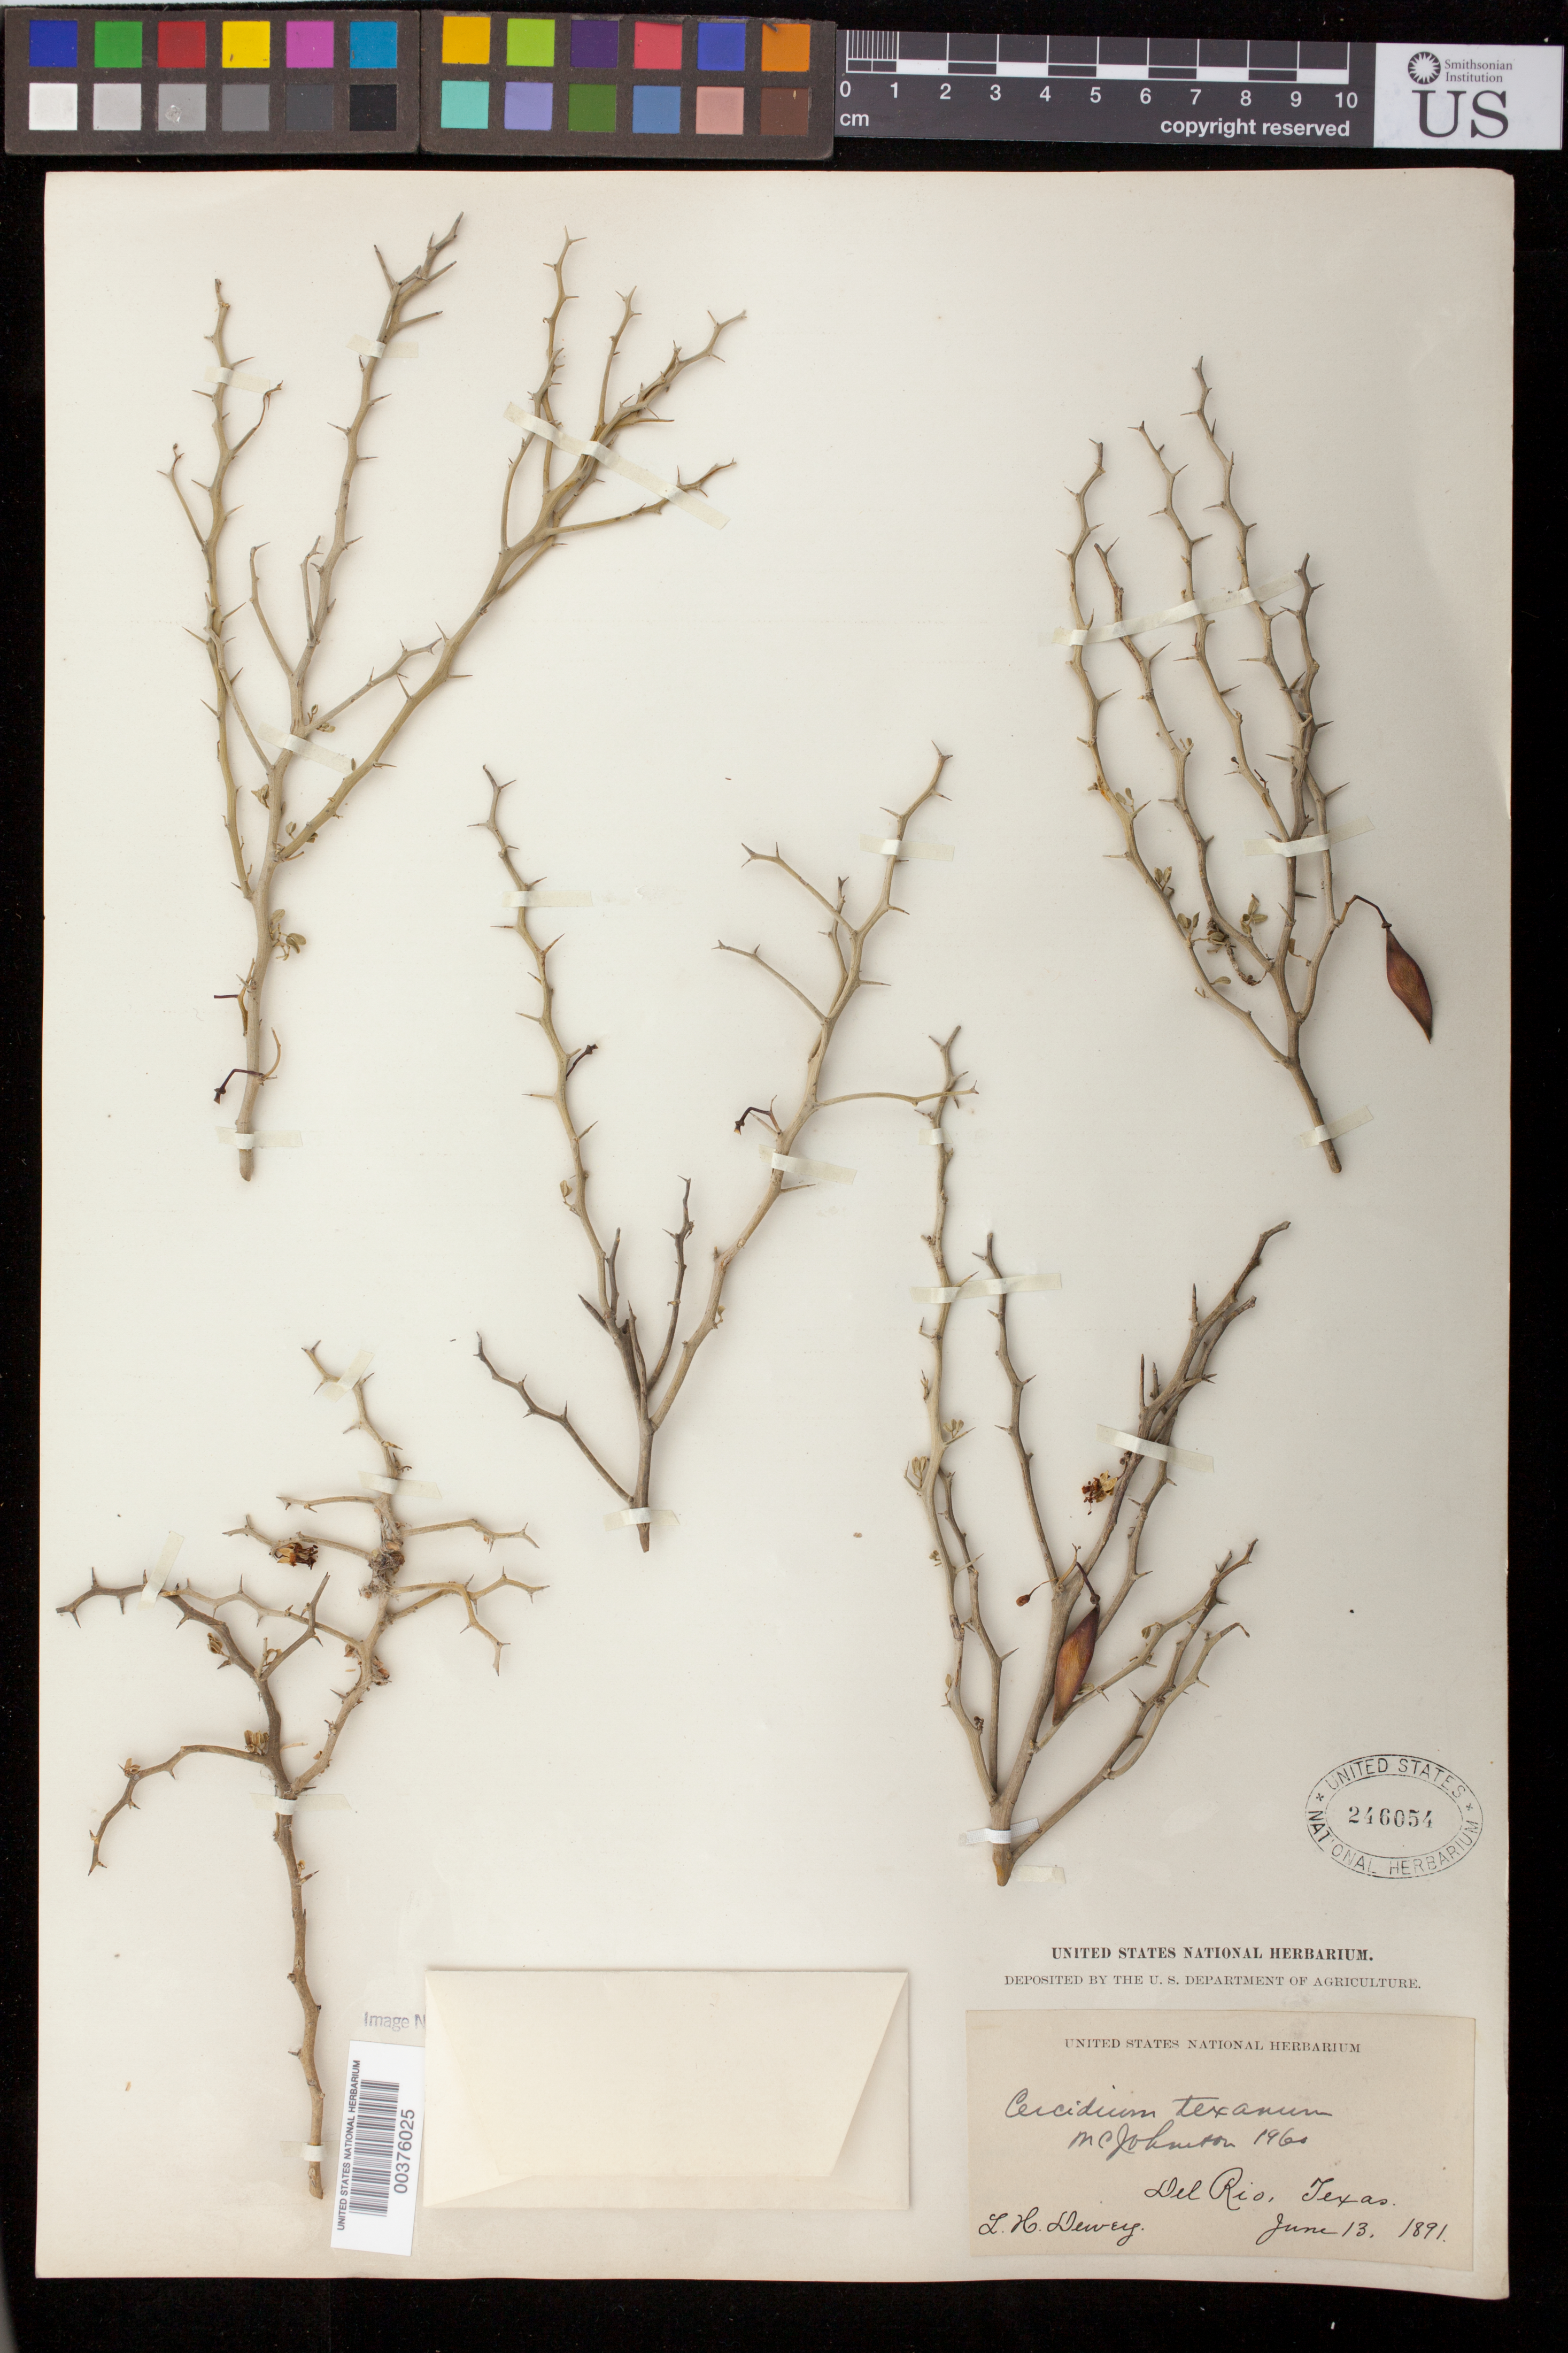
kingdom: Plantae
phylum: Tracheophyta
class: Magnoliopsida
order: Fabales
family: Fabaceae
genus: Parkinsonia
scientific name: Parkinsonia texana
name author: (A. Gray) S. Watson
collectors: L. H. Dewey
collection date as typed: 13 Jun 1891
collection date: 1891-06-13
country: United States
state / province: Texas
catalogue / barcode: US 246054